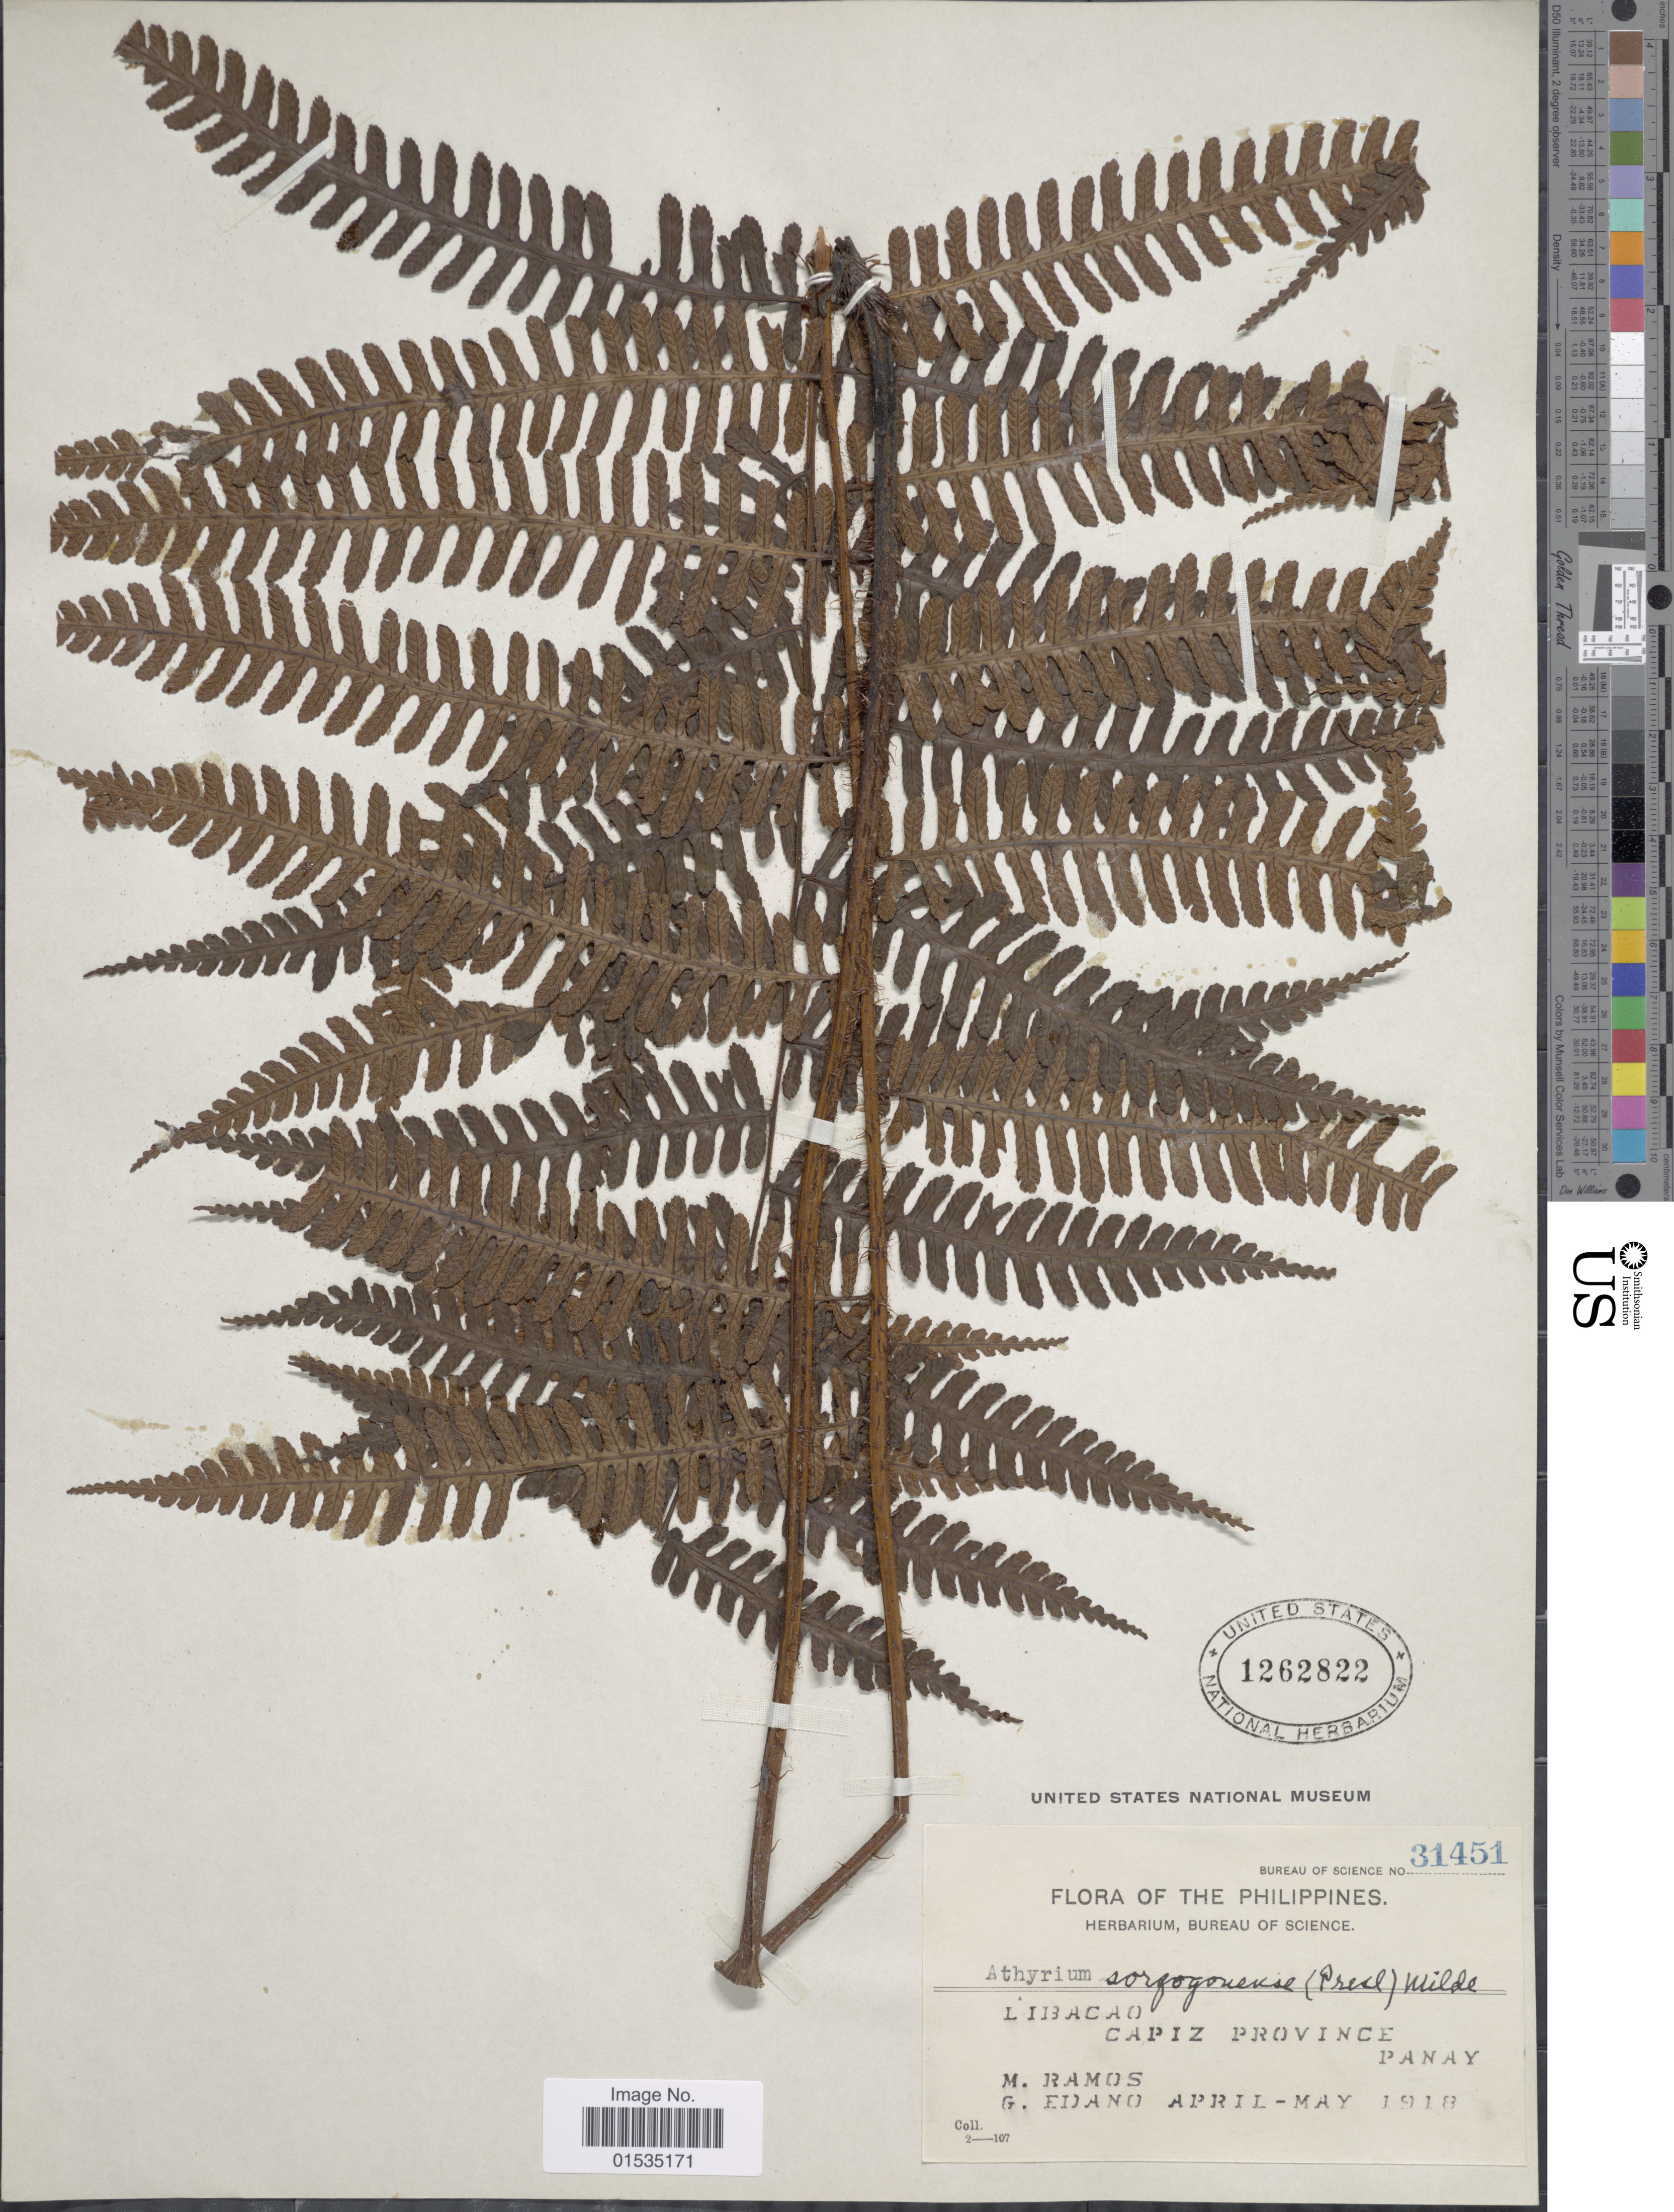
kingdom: Plantae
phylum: Tracheophyta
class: Polypodiopsida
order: Polypodiales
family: Athyriaceae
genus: Diplazium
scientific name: Diplazium sorzogonense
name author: (C. Presl) C. Presl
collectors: M. Ramos & G. Edaño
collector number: Bureau of Science 31451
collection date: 1918-04/1918-05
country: Philippines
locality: Libacao, Capiz Province, Panay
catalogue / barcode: US 1262822